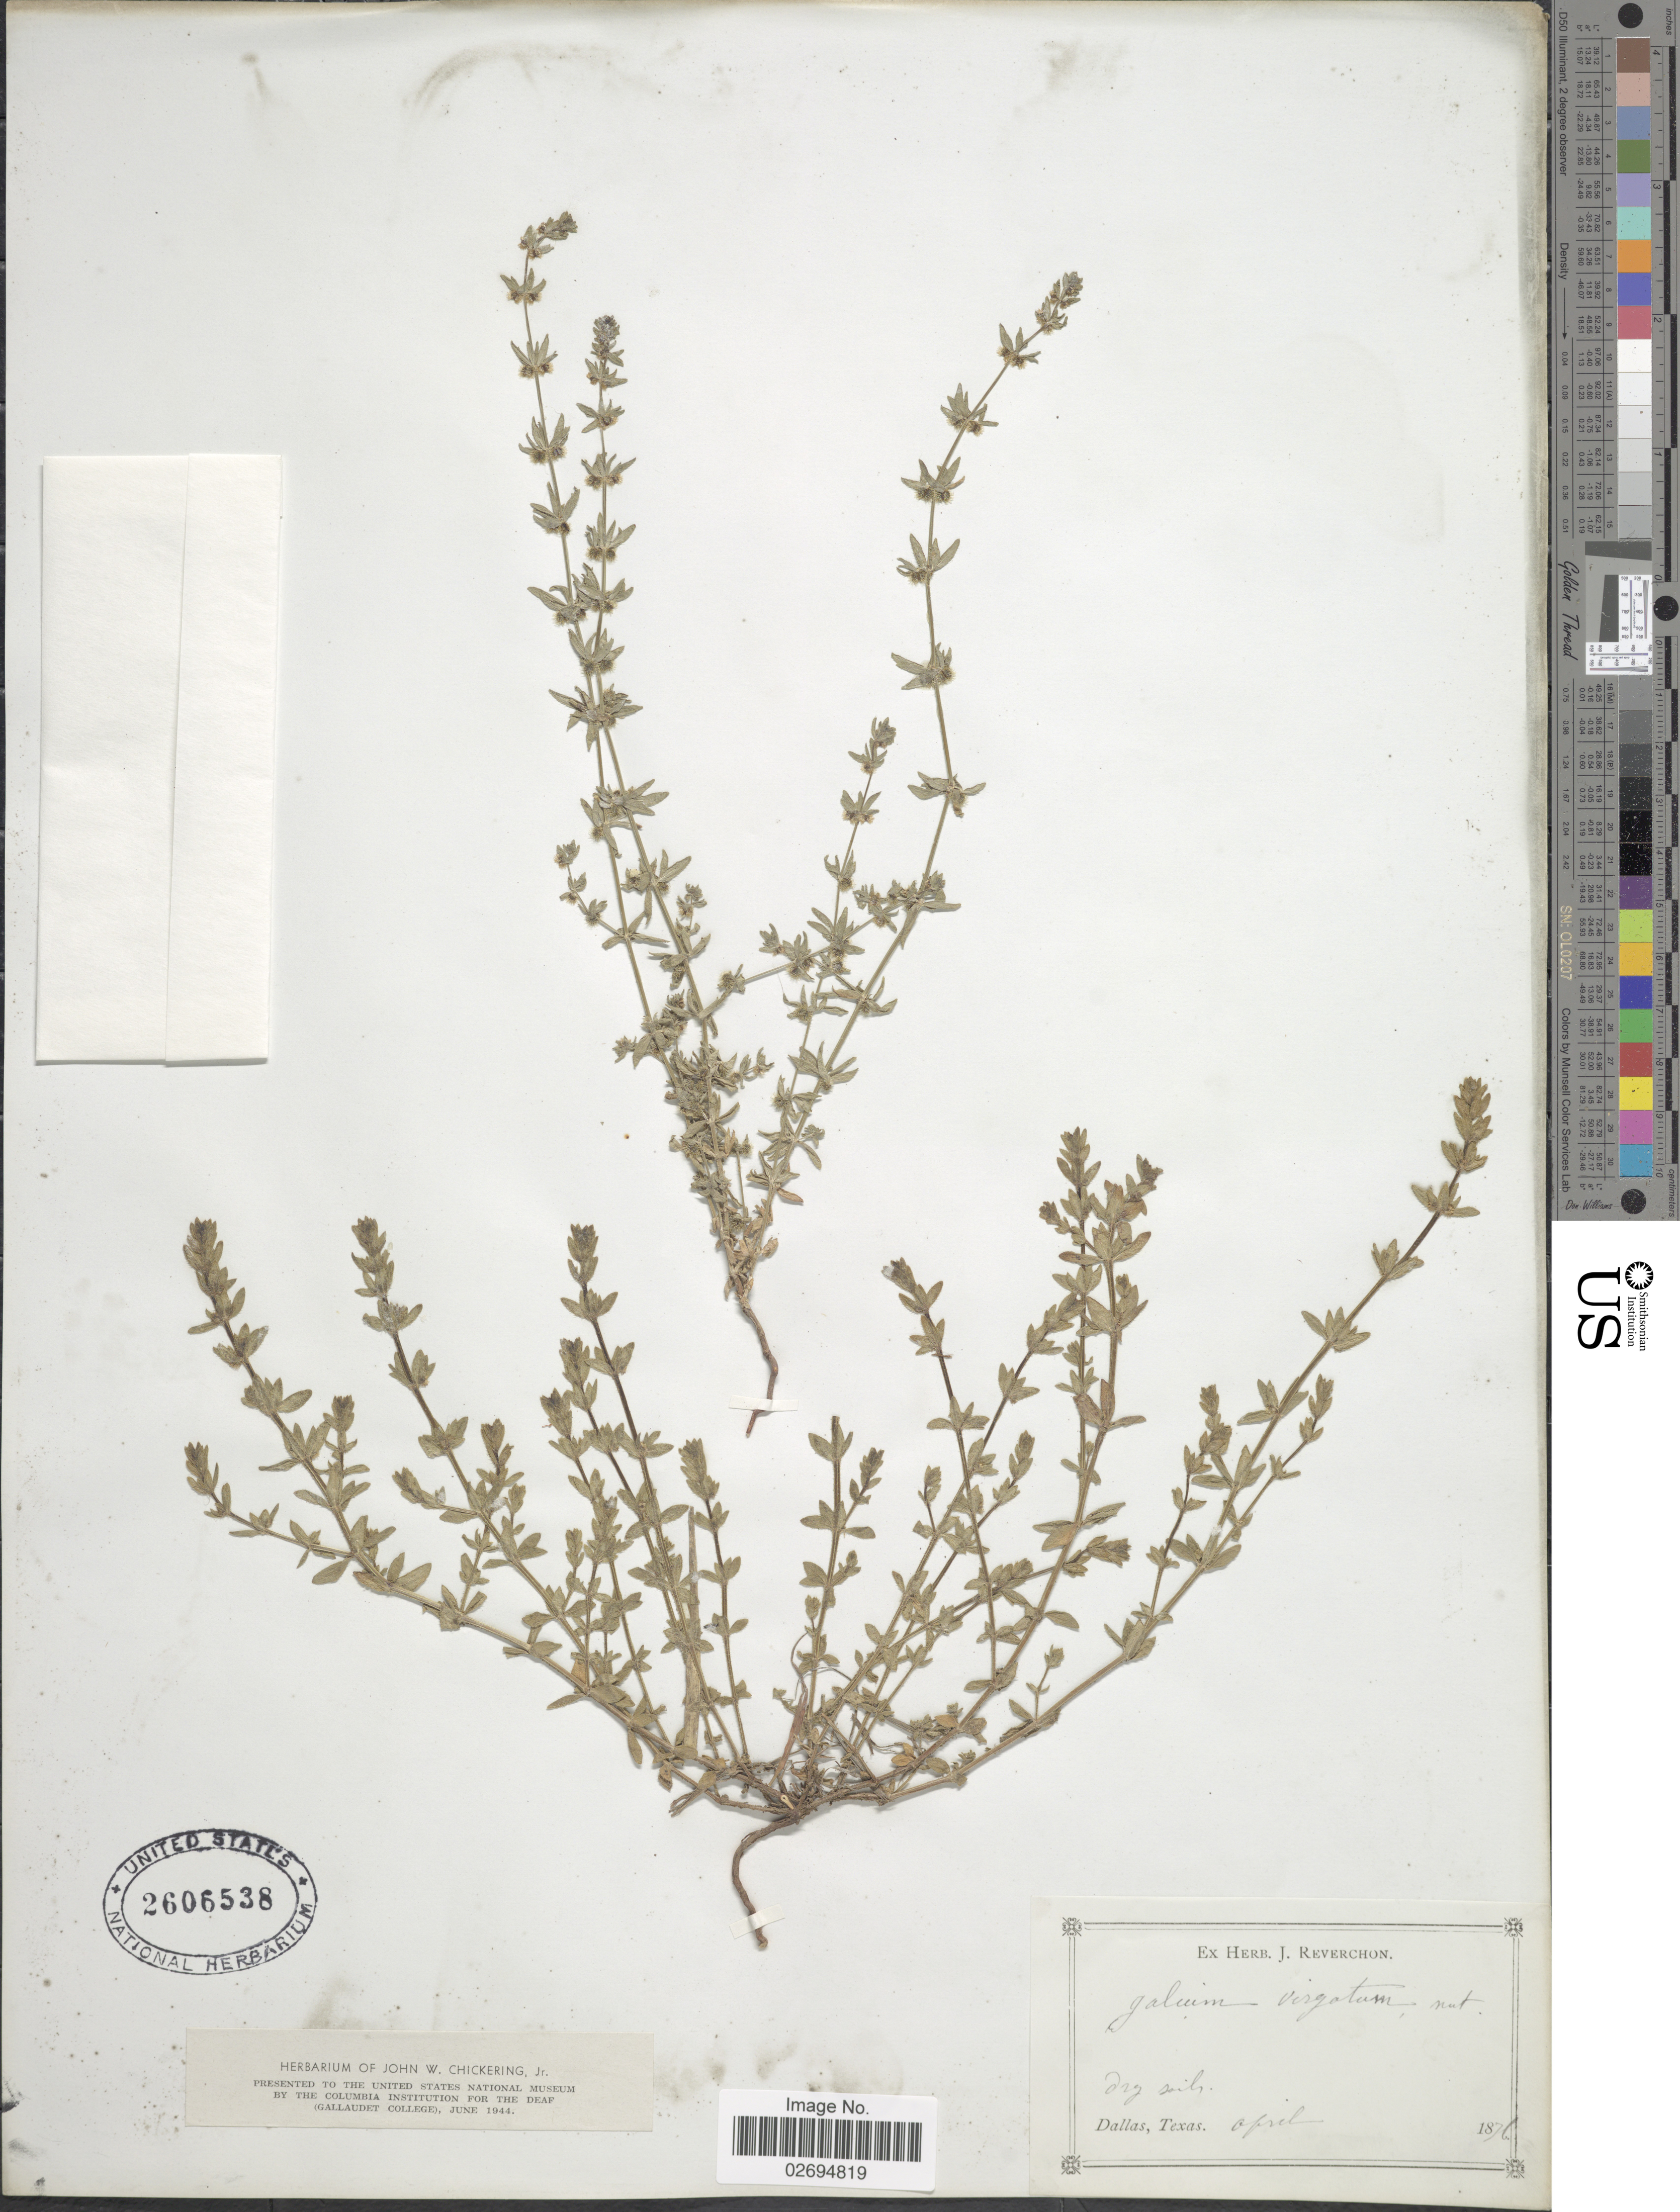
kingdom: Plantae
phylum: Tracheophyta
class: Magnoliopsida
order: Gentianales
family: Rubiaceae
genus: Galium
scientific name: Galium virgatum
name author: Nutt.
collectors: ex herb. J. Reverchon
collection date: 1876-04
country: United States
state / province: Texas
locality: Dry soils, Dallas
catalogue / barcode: US 2606538